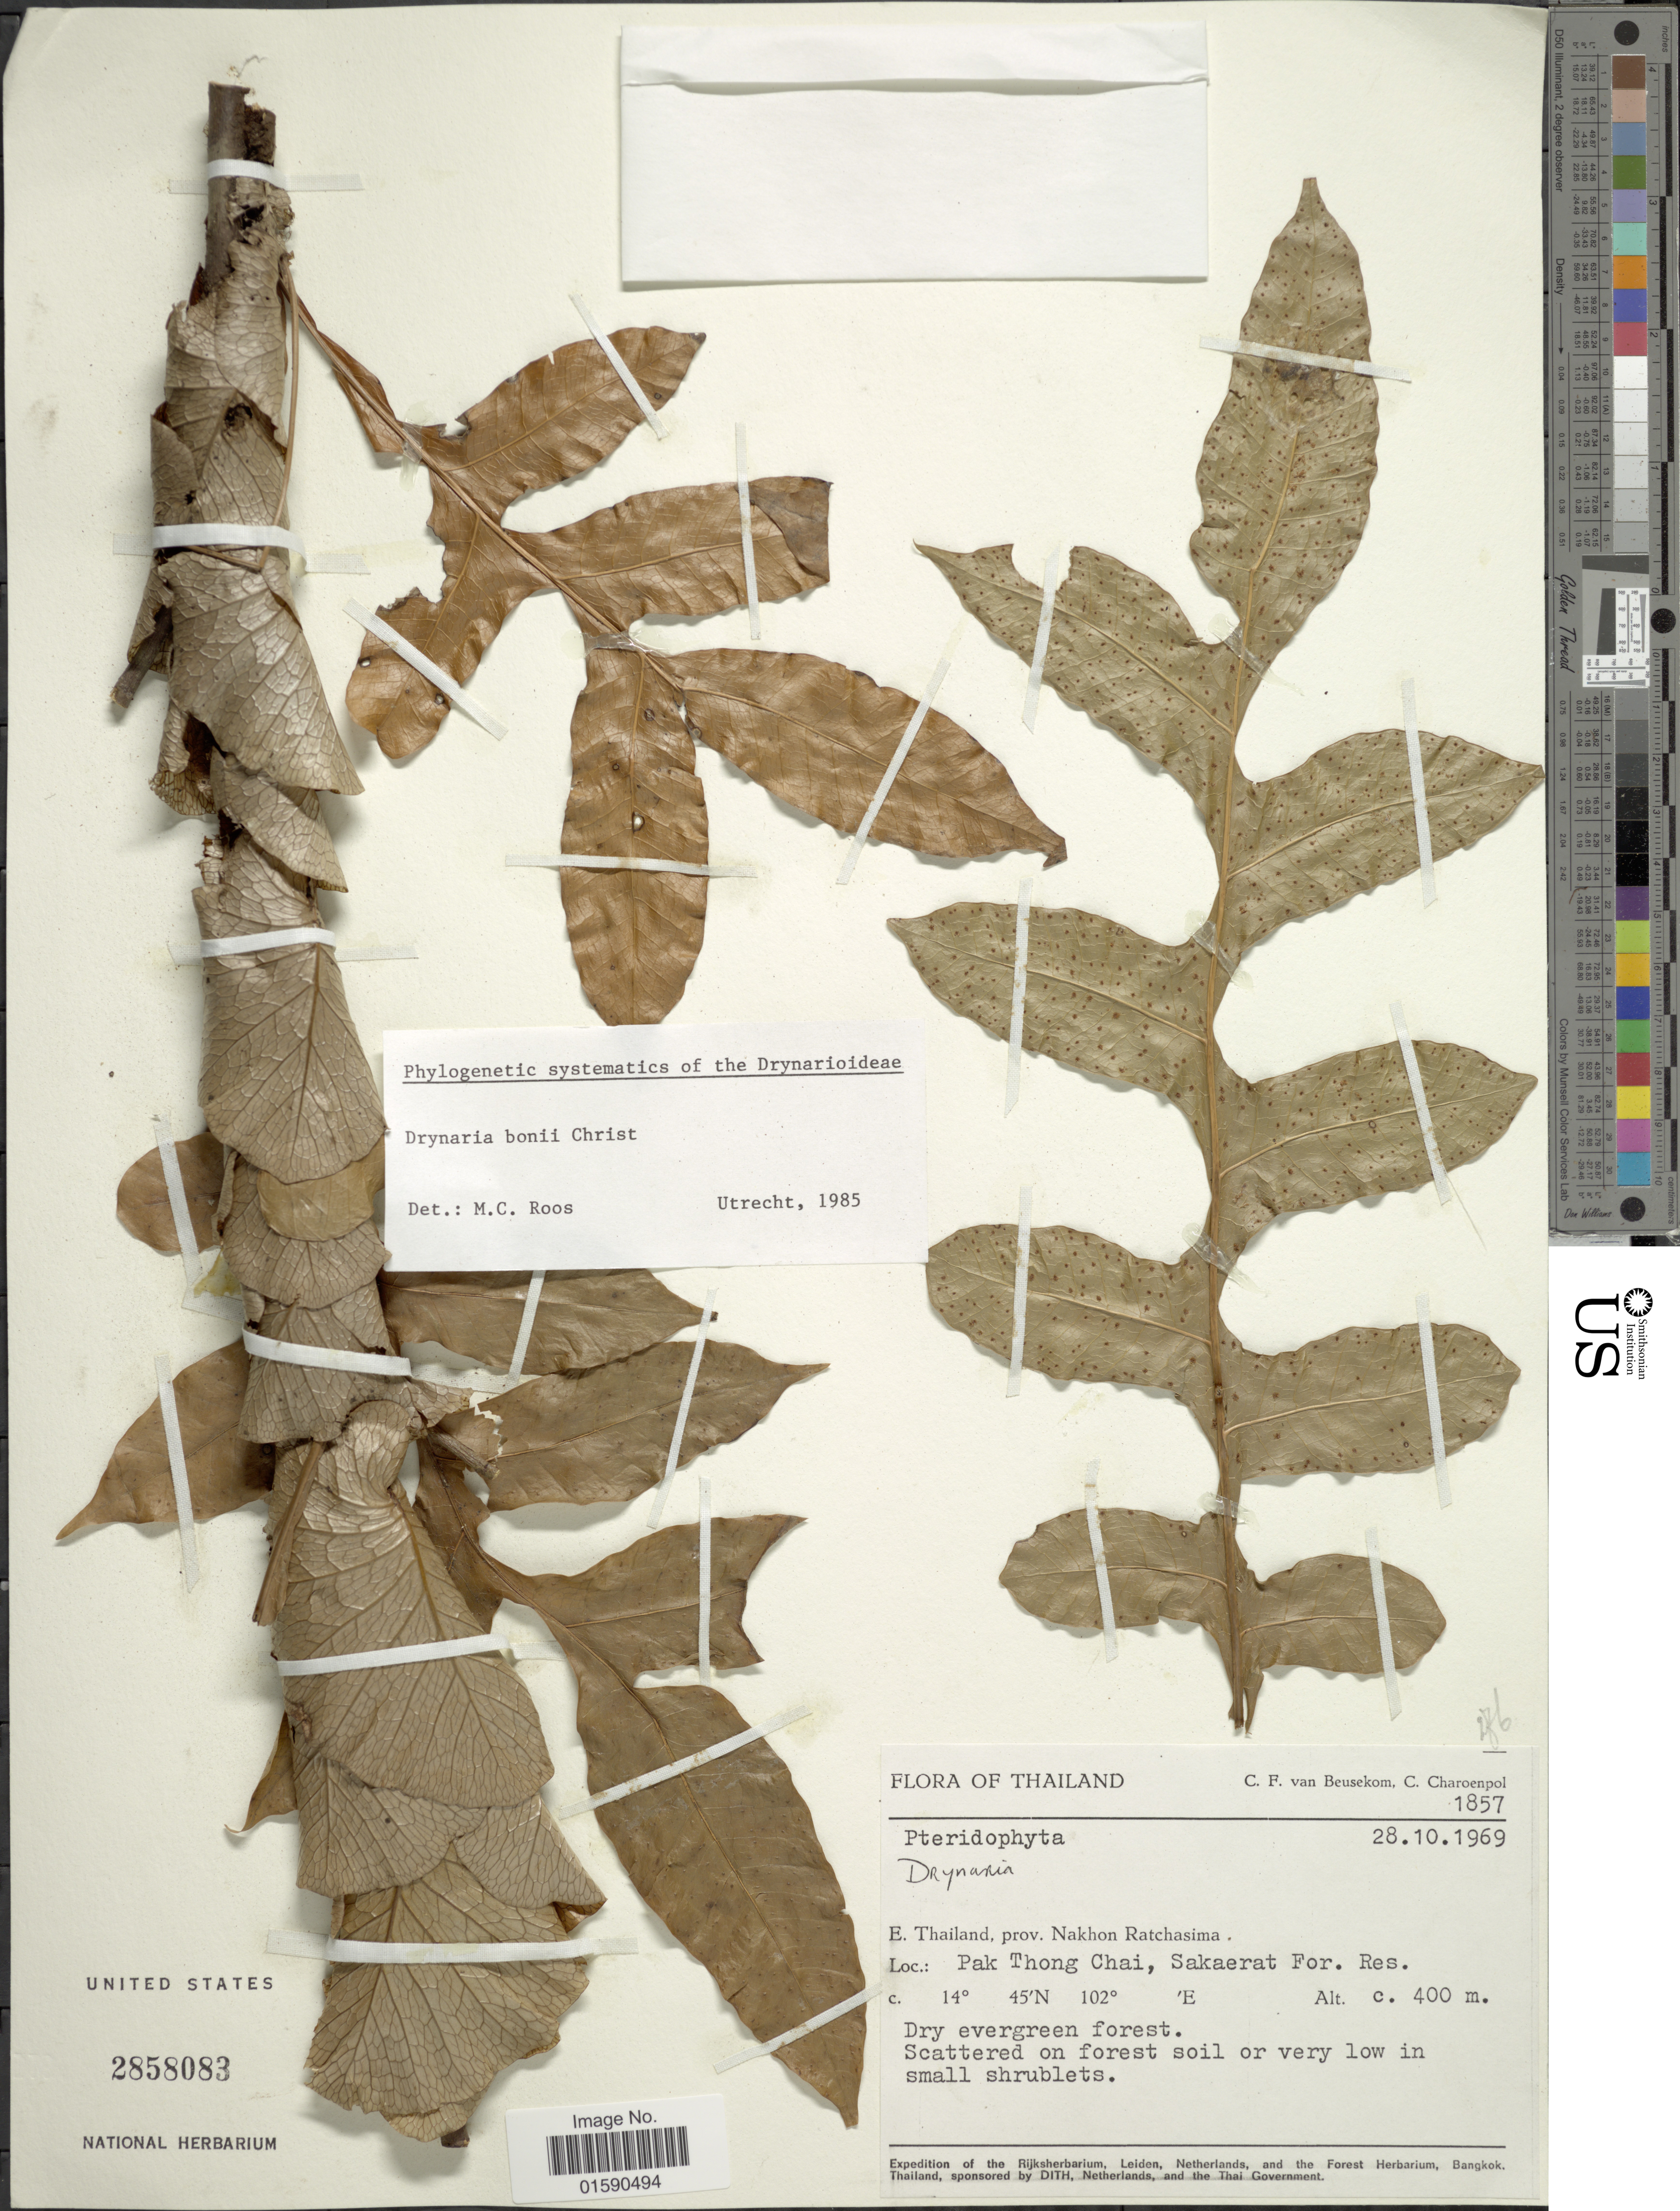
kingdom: Plantae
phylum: Tracheophyta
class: Polypodiopsida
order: Polypodiales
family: Polypodiaceae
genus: Drynaria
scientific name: Drynaria bonii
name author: Christ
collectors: C. F. Beusekom & C. Charoenpol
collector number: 1857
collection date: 1969-10-28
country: Thailand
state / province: Nakhon Ratchasima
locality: E. Thailand, Pak Thong Rai, Sakaerat For. res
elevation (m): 400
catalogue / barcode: US 2858083